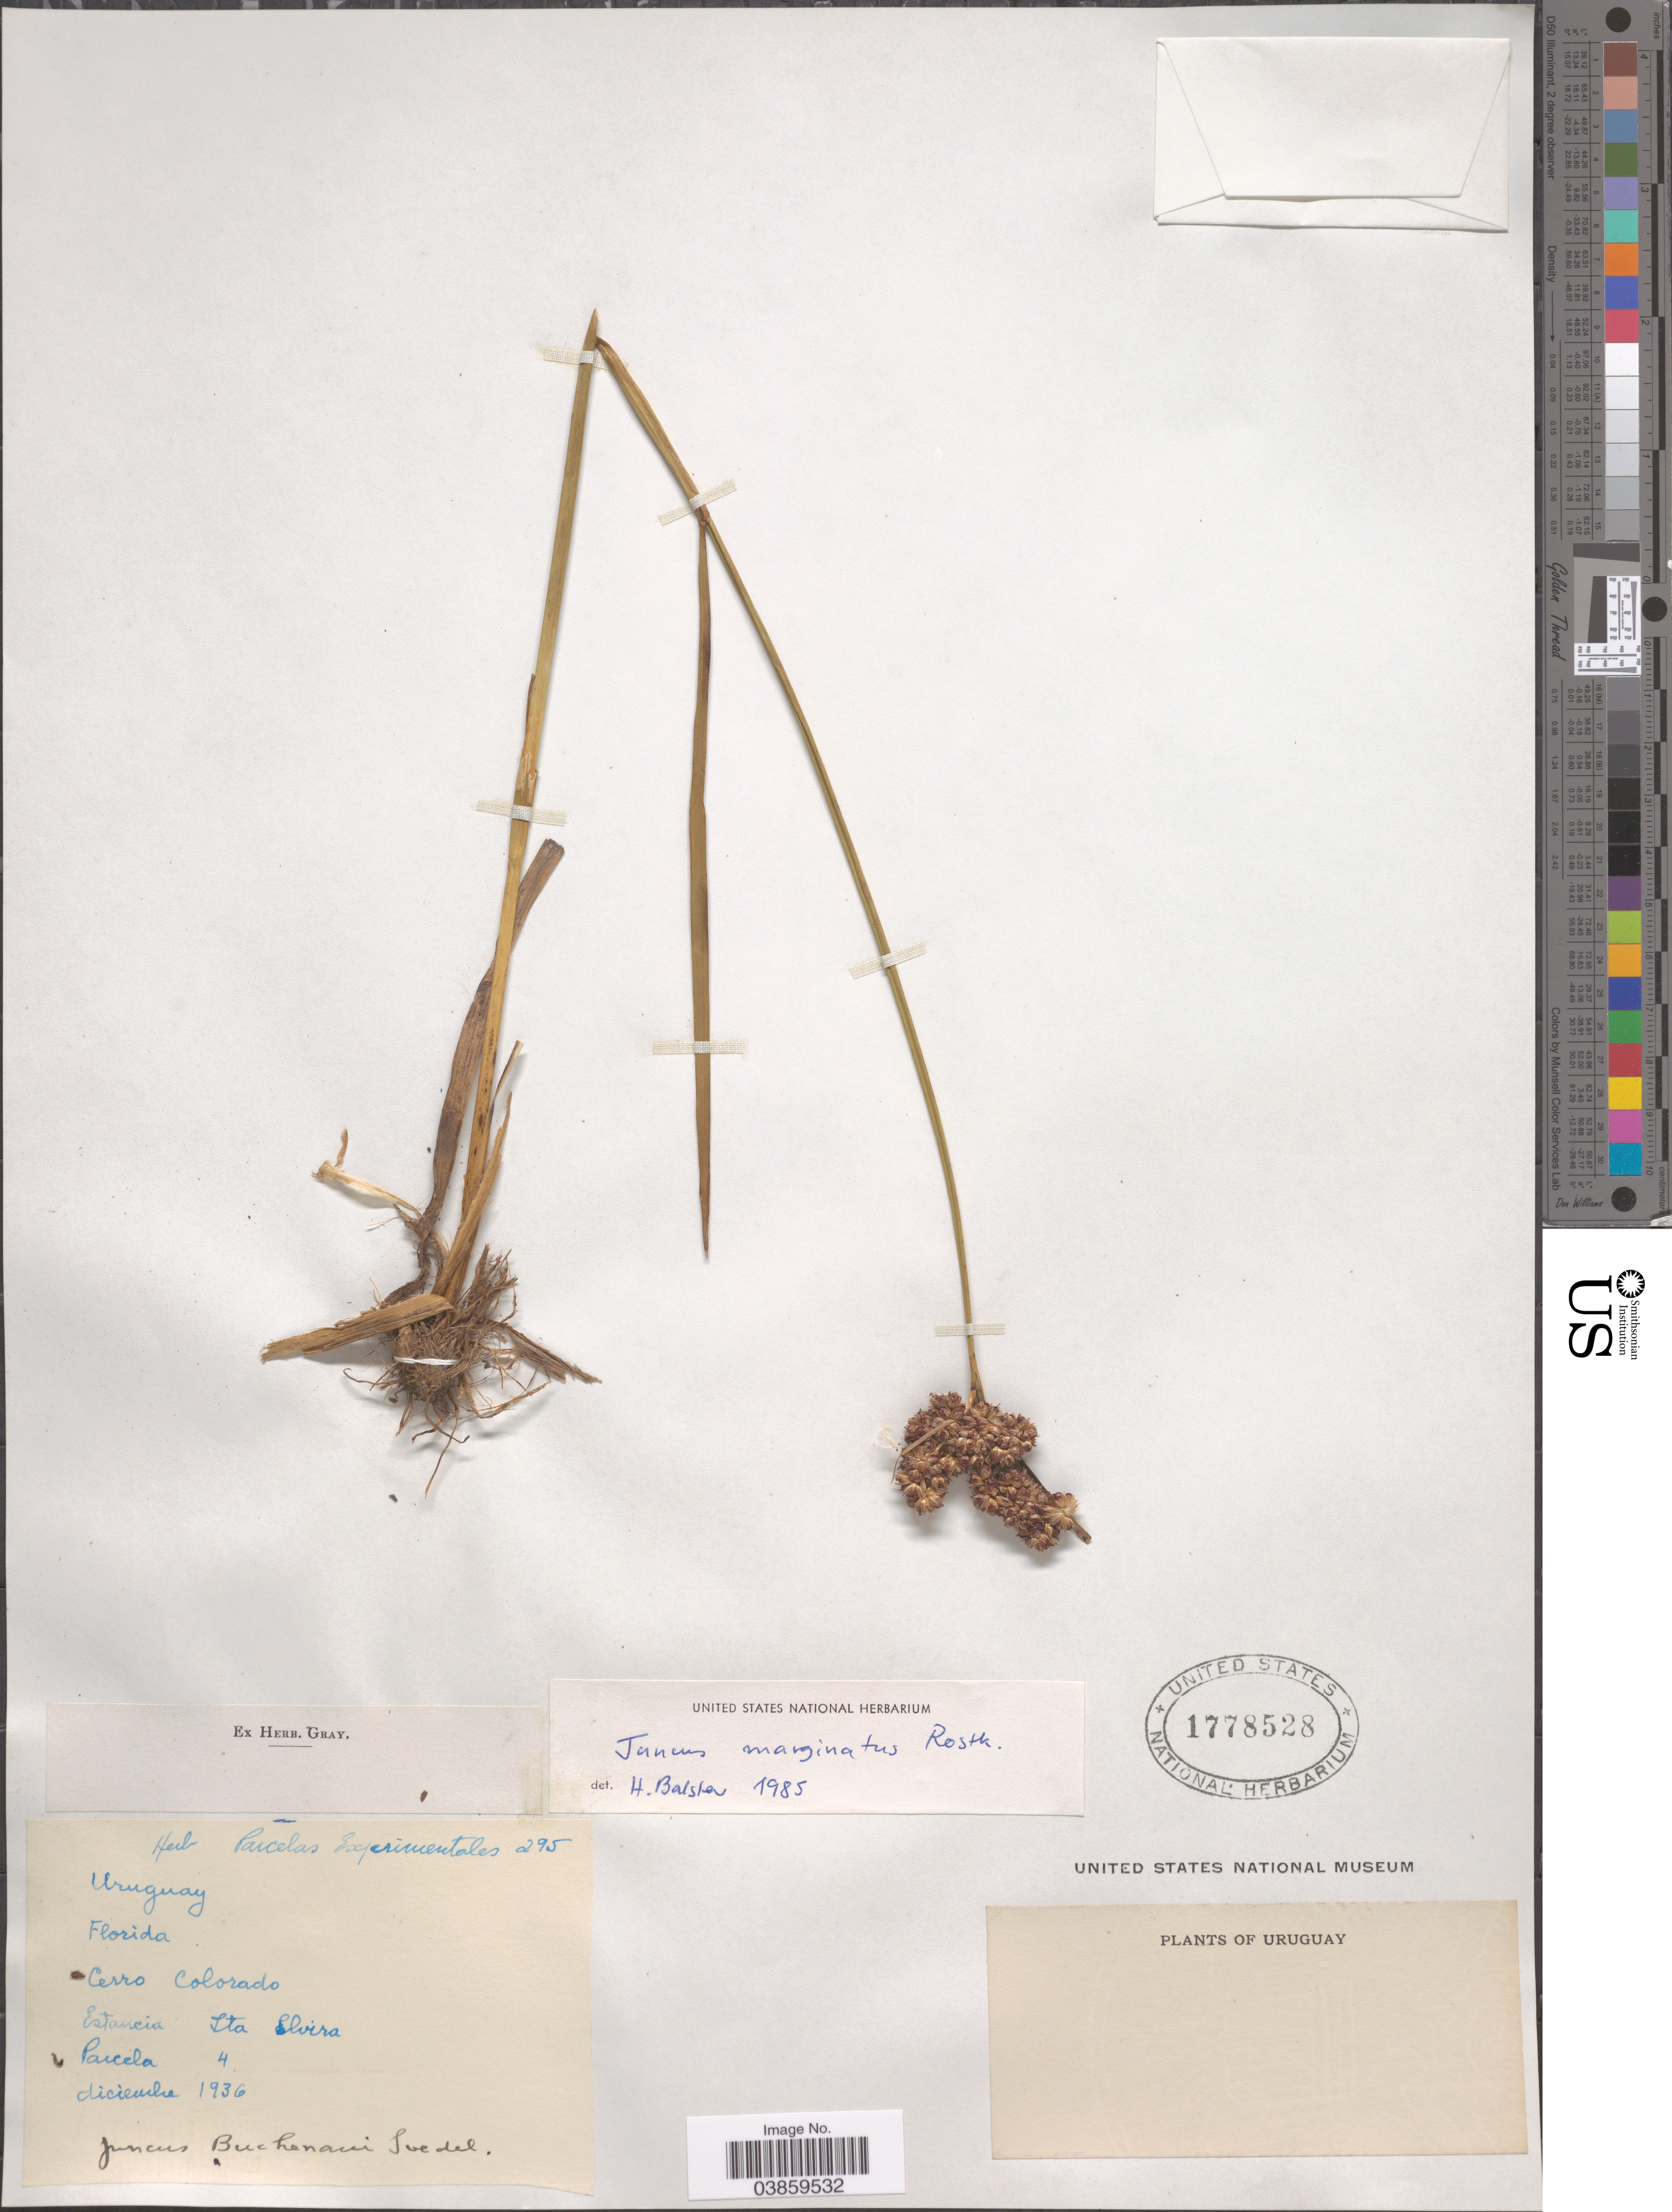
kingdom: Plantae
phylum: Tracheophyta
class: Liliopsida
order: Poales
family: Juncaceae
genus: Juncus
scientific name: Juncus marginatus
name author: Rostk.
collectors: ex herb. Parcelas Experimentales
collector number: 295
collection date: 1936-12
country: Uruguay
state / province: Florida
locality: Cerro Colorado. Estancia Sta Elvira. Parcela 4.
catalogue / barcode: US 1778528